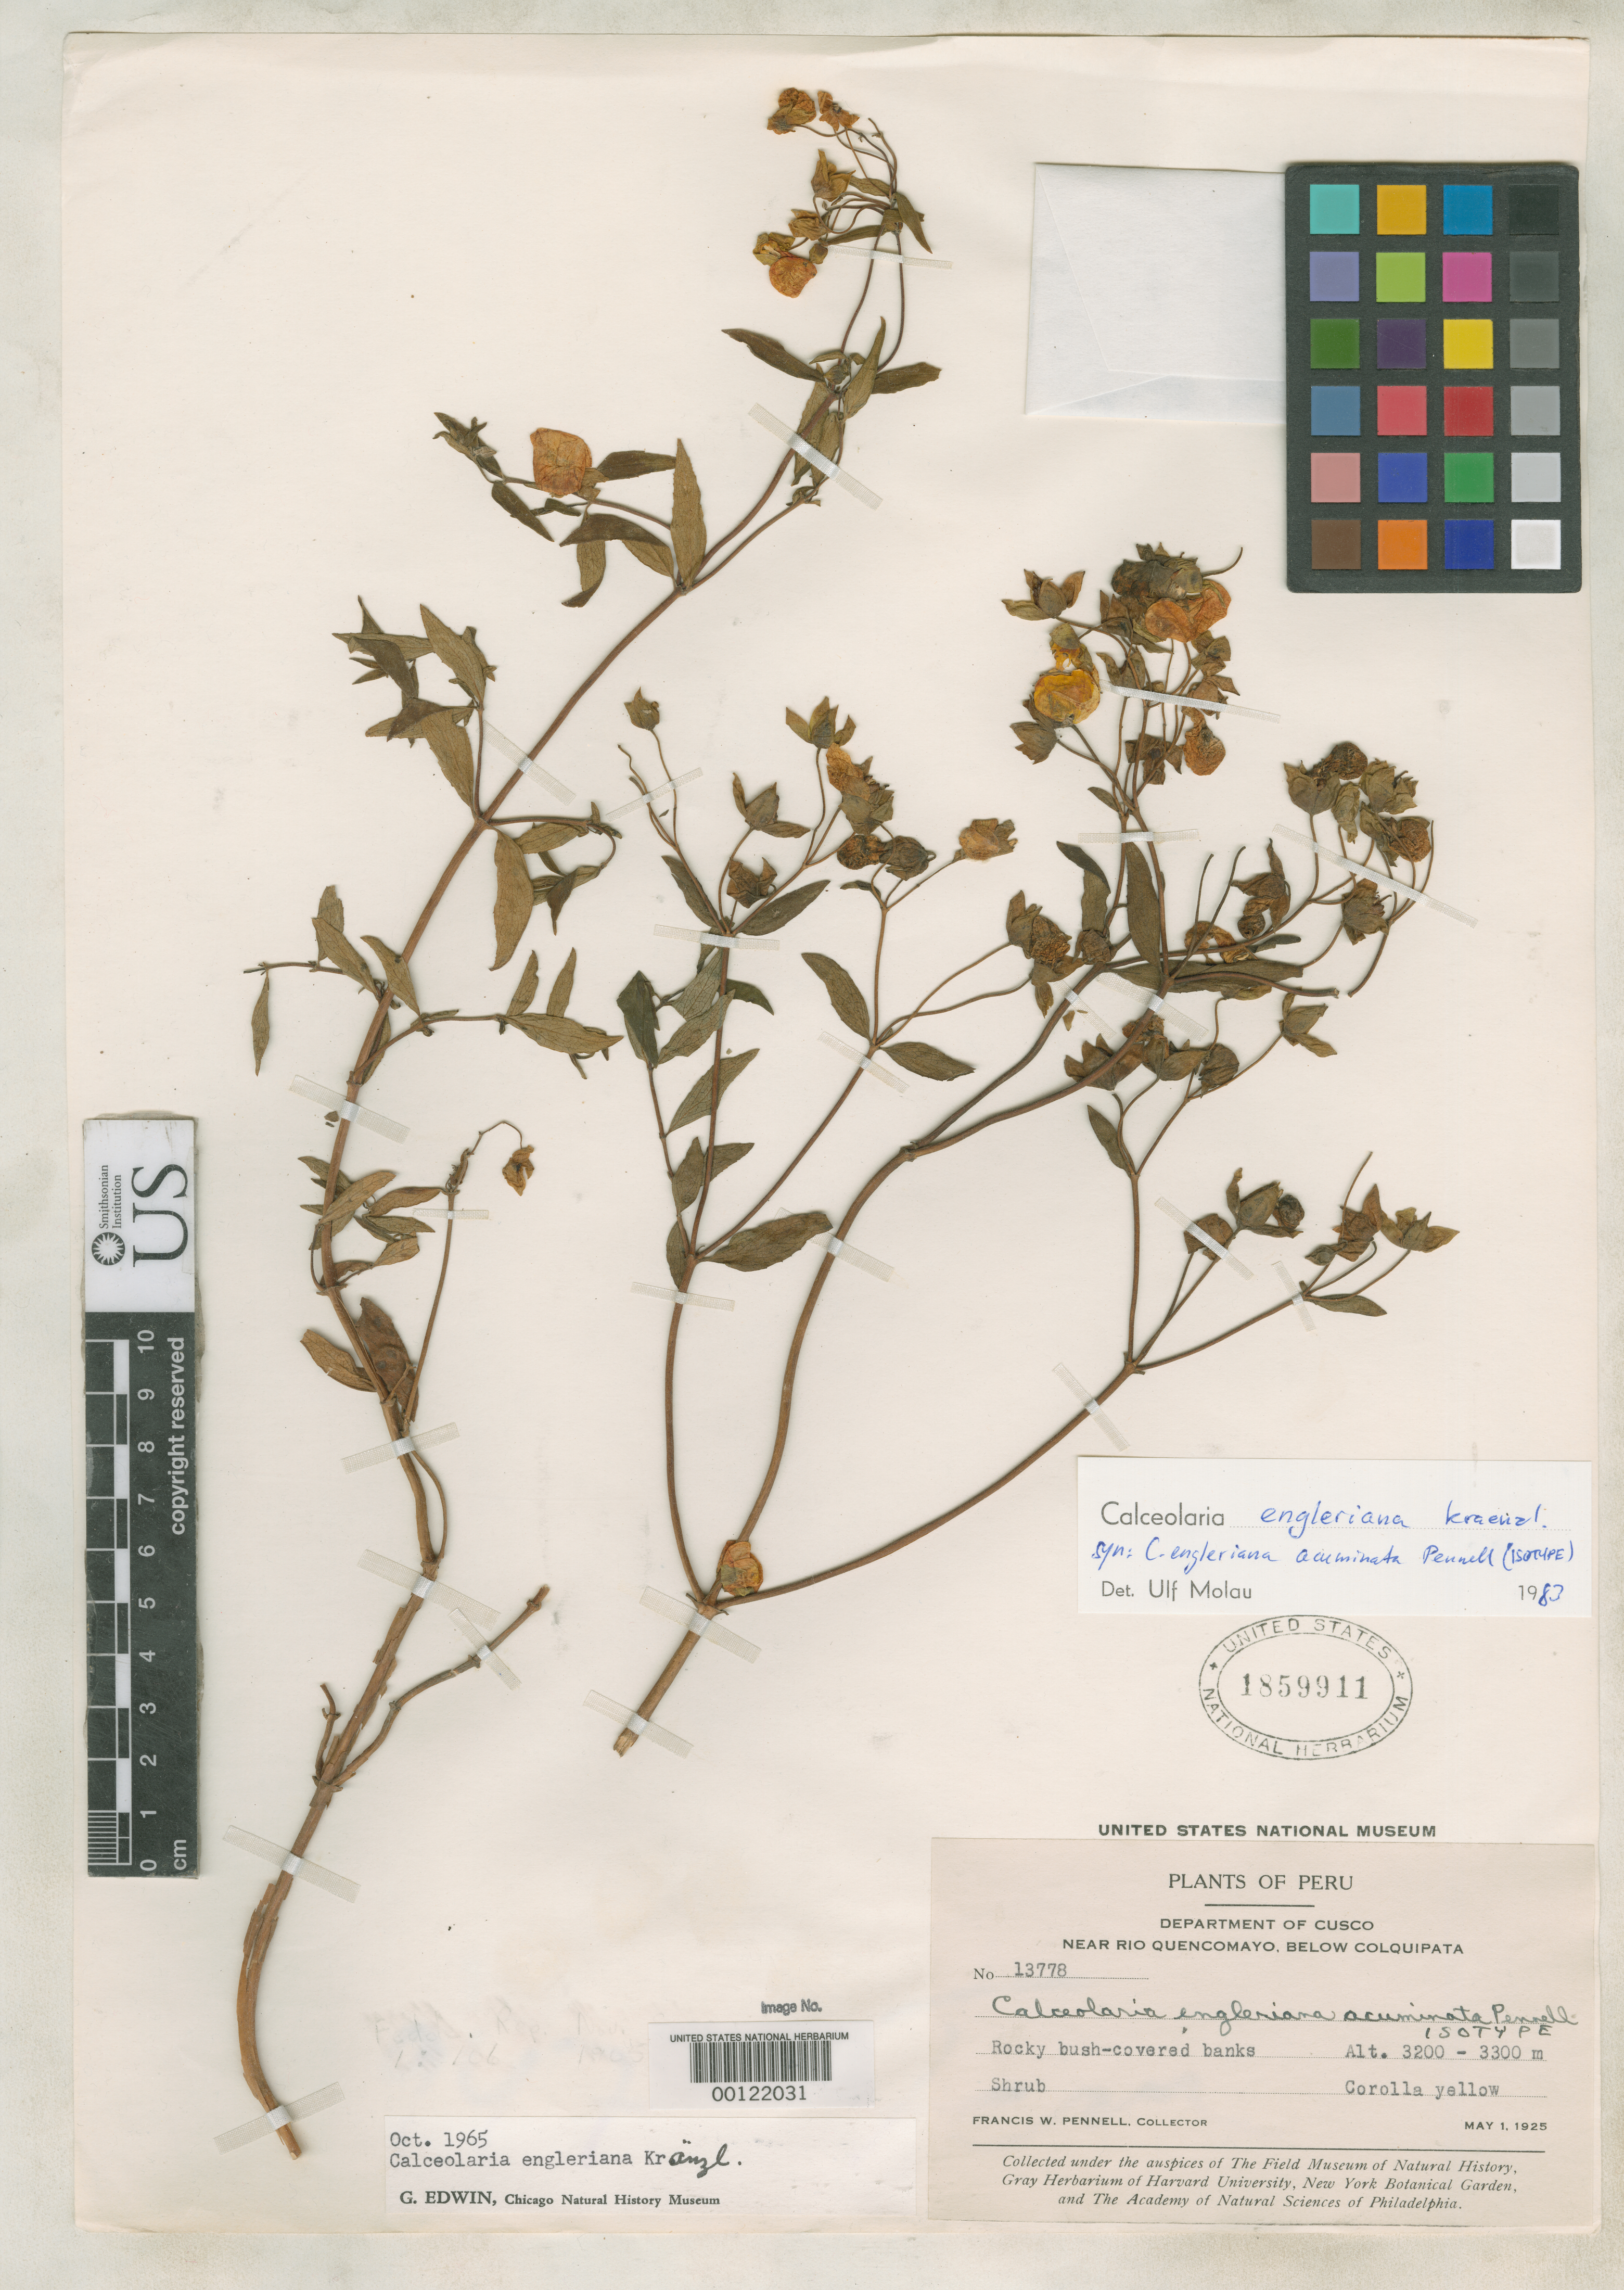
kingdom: Plantae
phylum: Tracheophyta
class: Magnoliopsida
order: Lamiales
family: Calceolariaceae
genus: Calceolaria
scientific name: Calceolaria engleriana subsp. acuminata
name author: Pennell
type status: Isotype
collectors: F. W. Pennell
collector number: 13778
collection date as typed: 01 May 1925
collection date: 1925-05-01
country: Peru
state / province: Cusco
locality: Río Quencomayo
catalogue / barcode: US 1859911